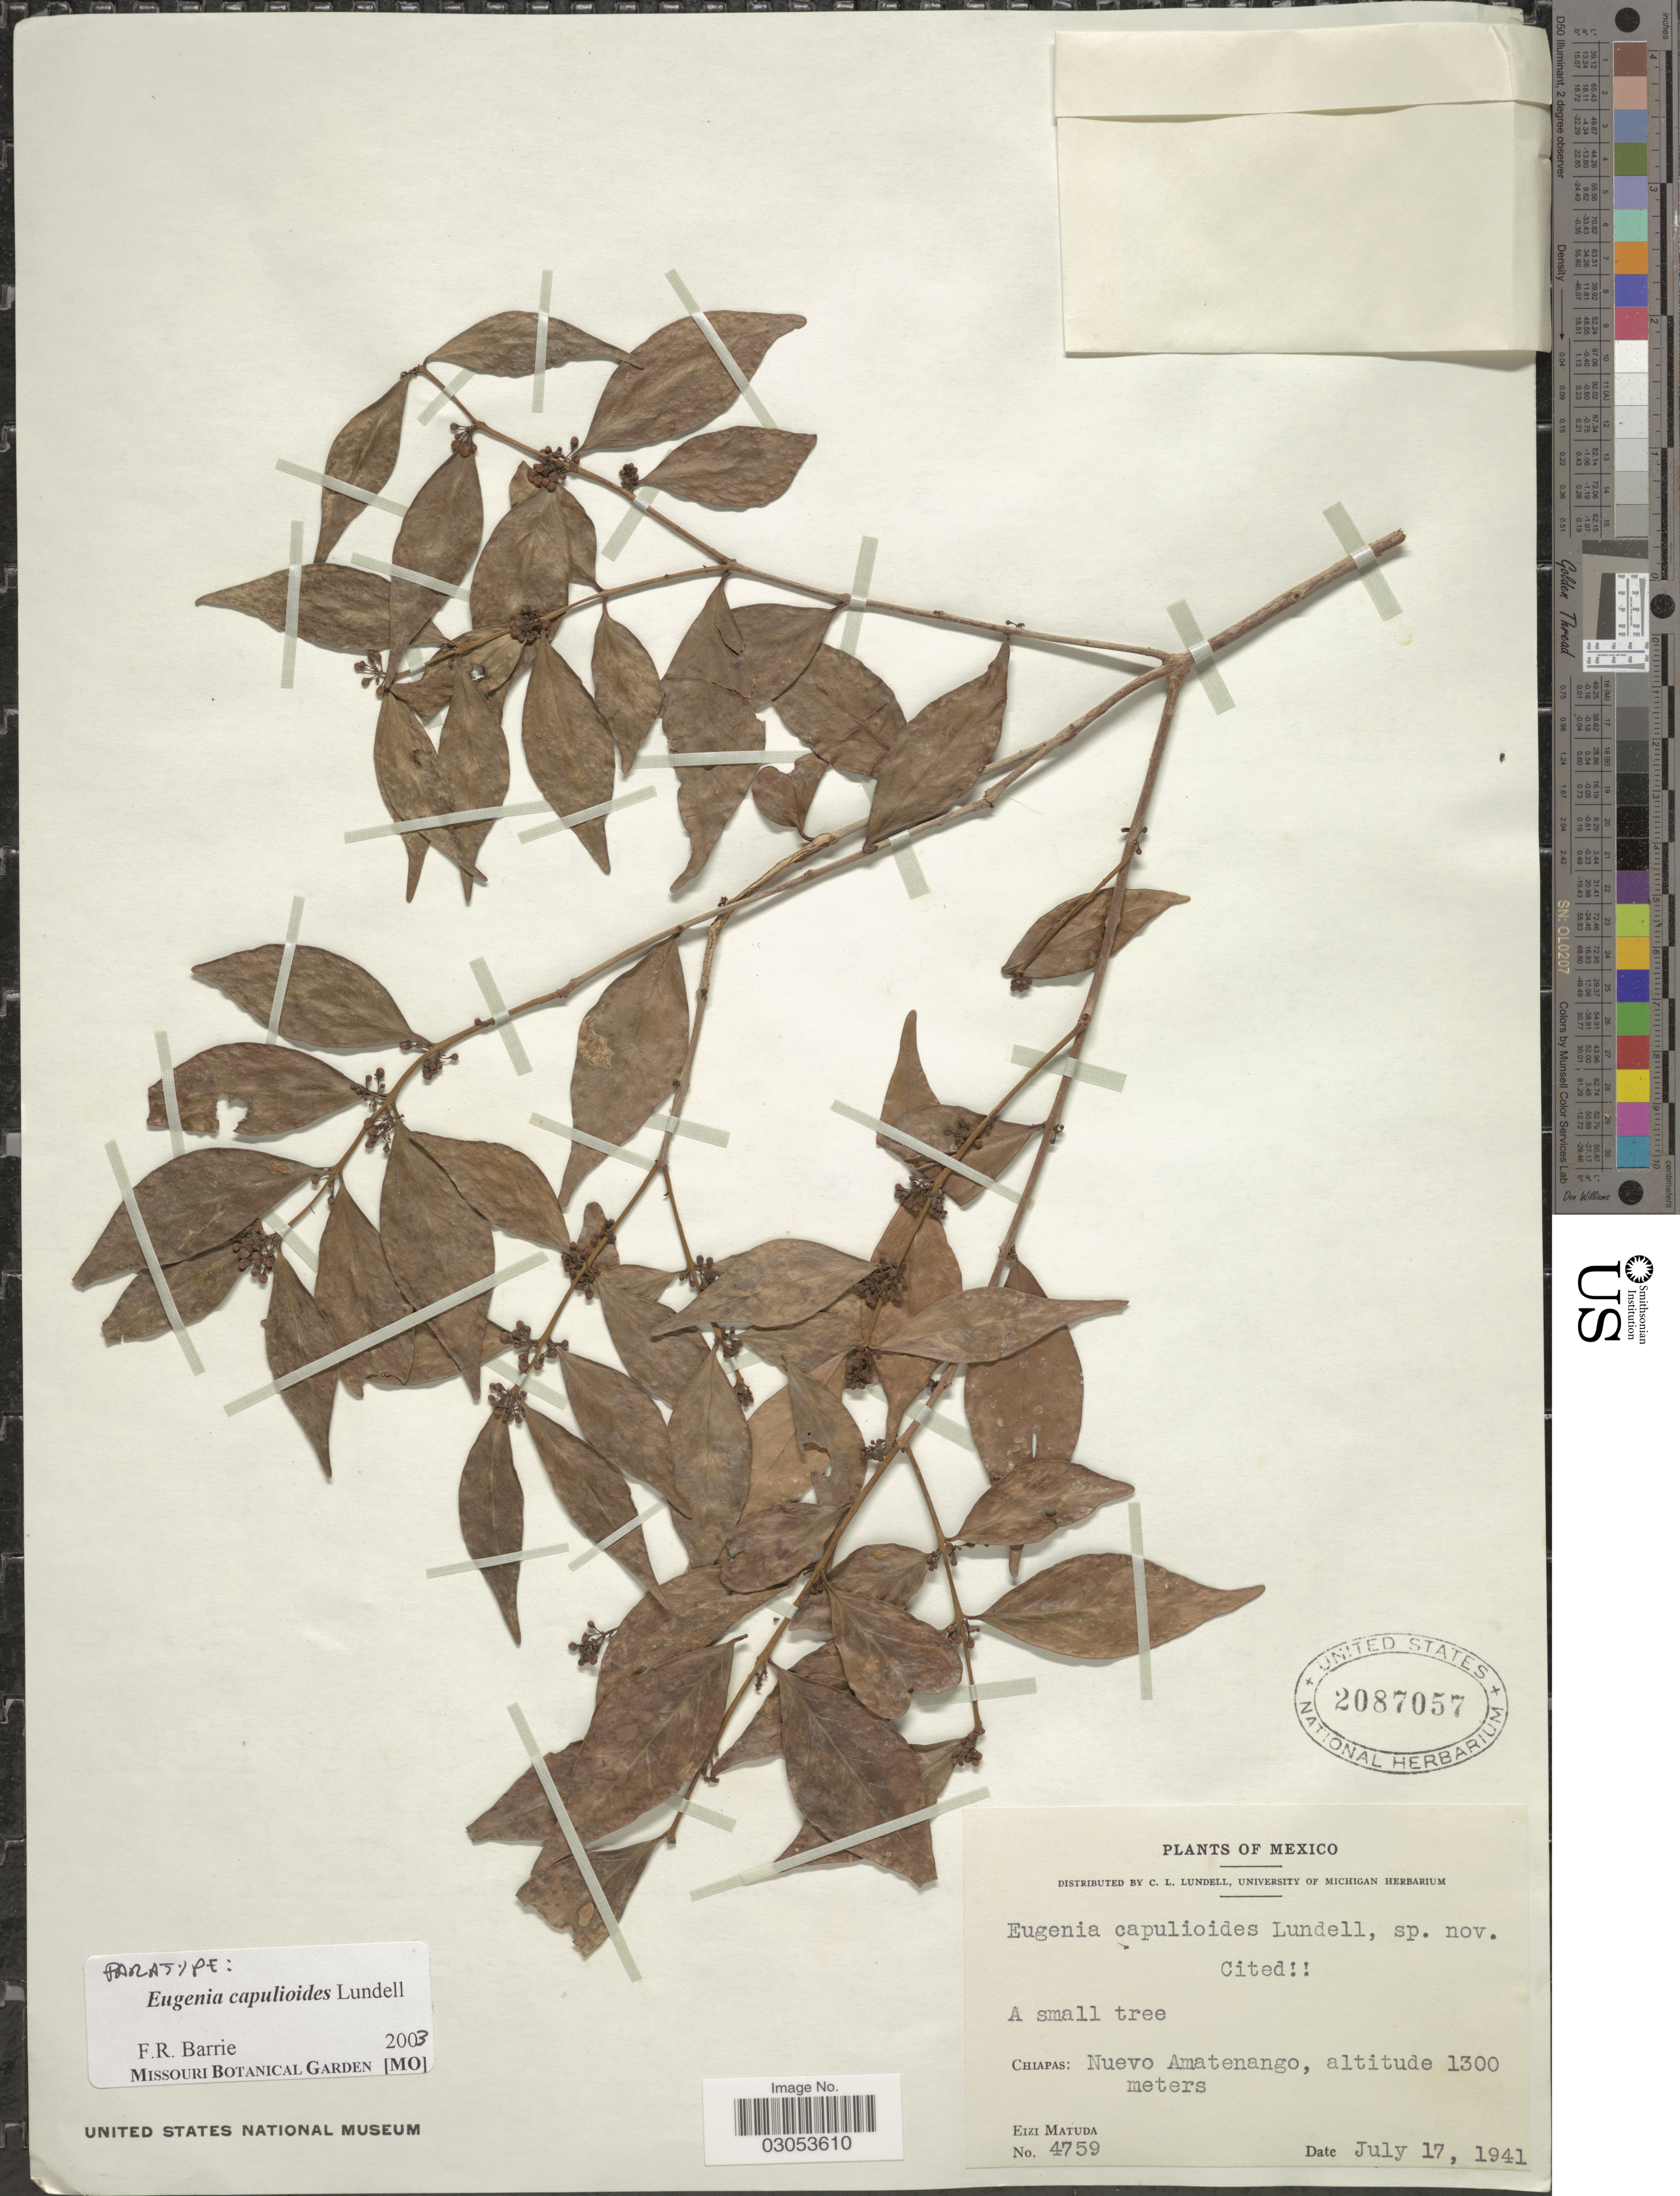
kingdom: Plantae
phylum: Tracheophyta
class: Magnoliopsida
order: Myrtales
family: Myrtaceae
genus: Eugenia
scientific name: Eugenia capulioides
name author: Lundell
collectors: E. Matuda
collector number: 4759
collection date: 1941-07-17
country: Mexico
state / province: Chiapas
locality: Nuevo Amatenango.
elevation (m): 1300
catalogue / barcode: US 2087057